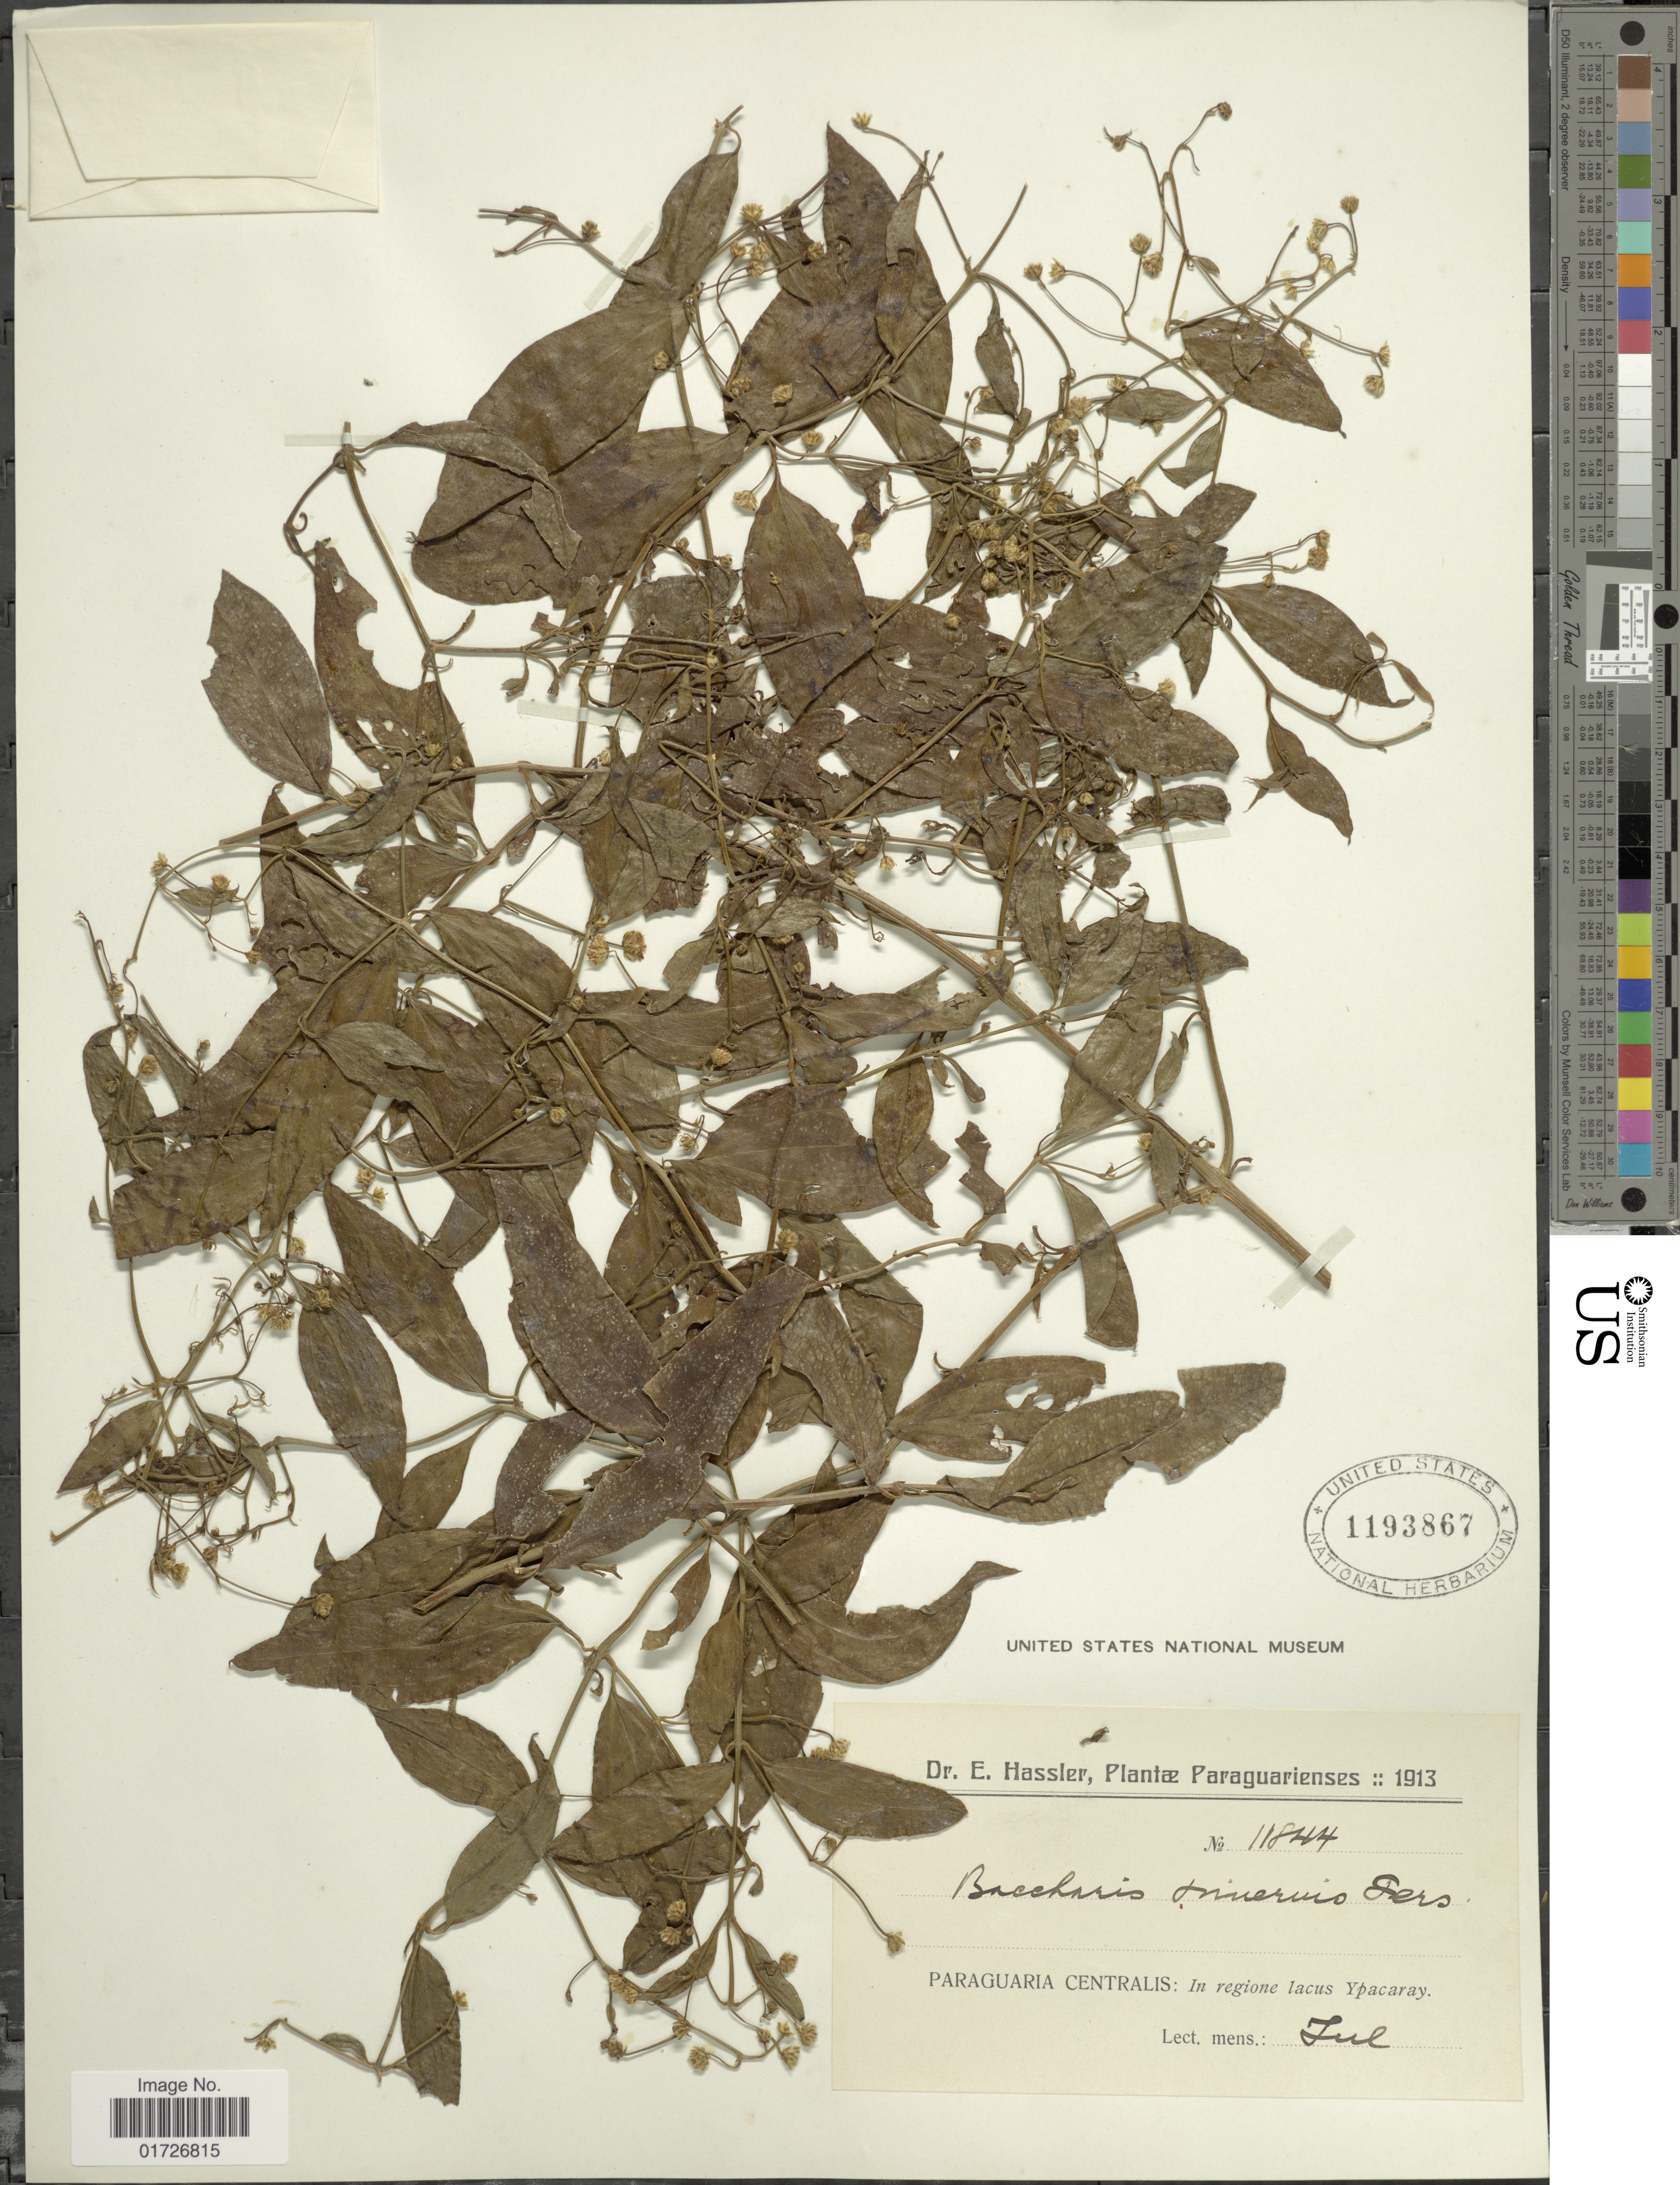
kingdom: Plantae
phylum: Tracheophyta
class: Magnoliopsida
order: Asterales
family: Asteraceae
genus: Baccharis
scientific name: Baccharis trinervis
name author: (Lam.) Pers.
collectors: E. Hassler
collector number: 11844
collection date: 1913-07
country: Paraguay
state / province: Central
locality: Paraguay Centralis: In regione lacus Ypacaray.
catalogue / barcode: US 1193867